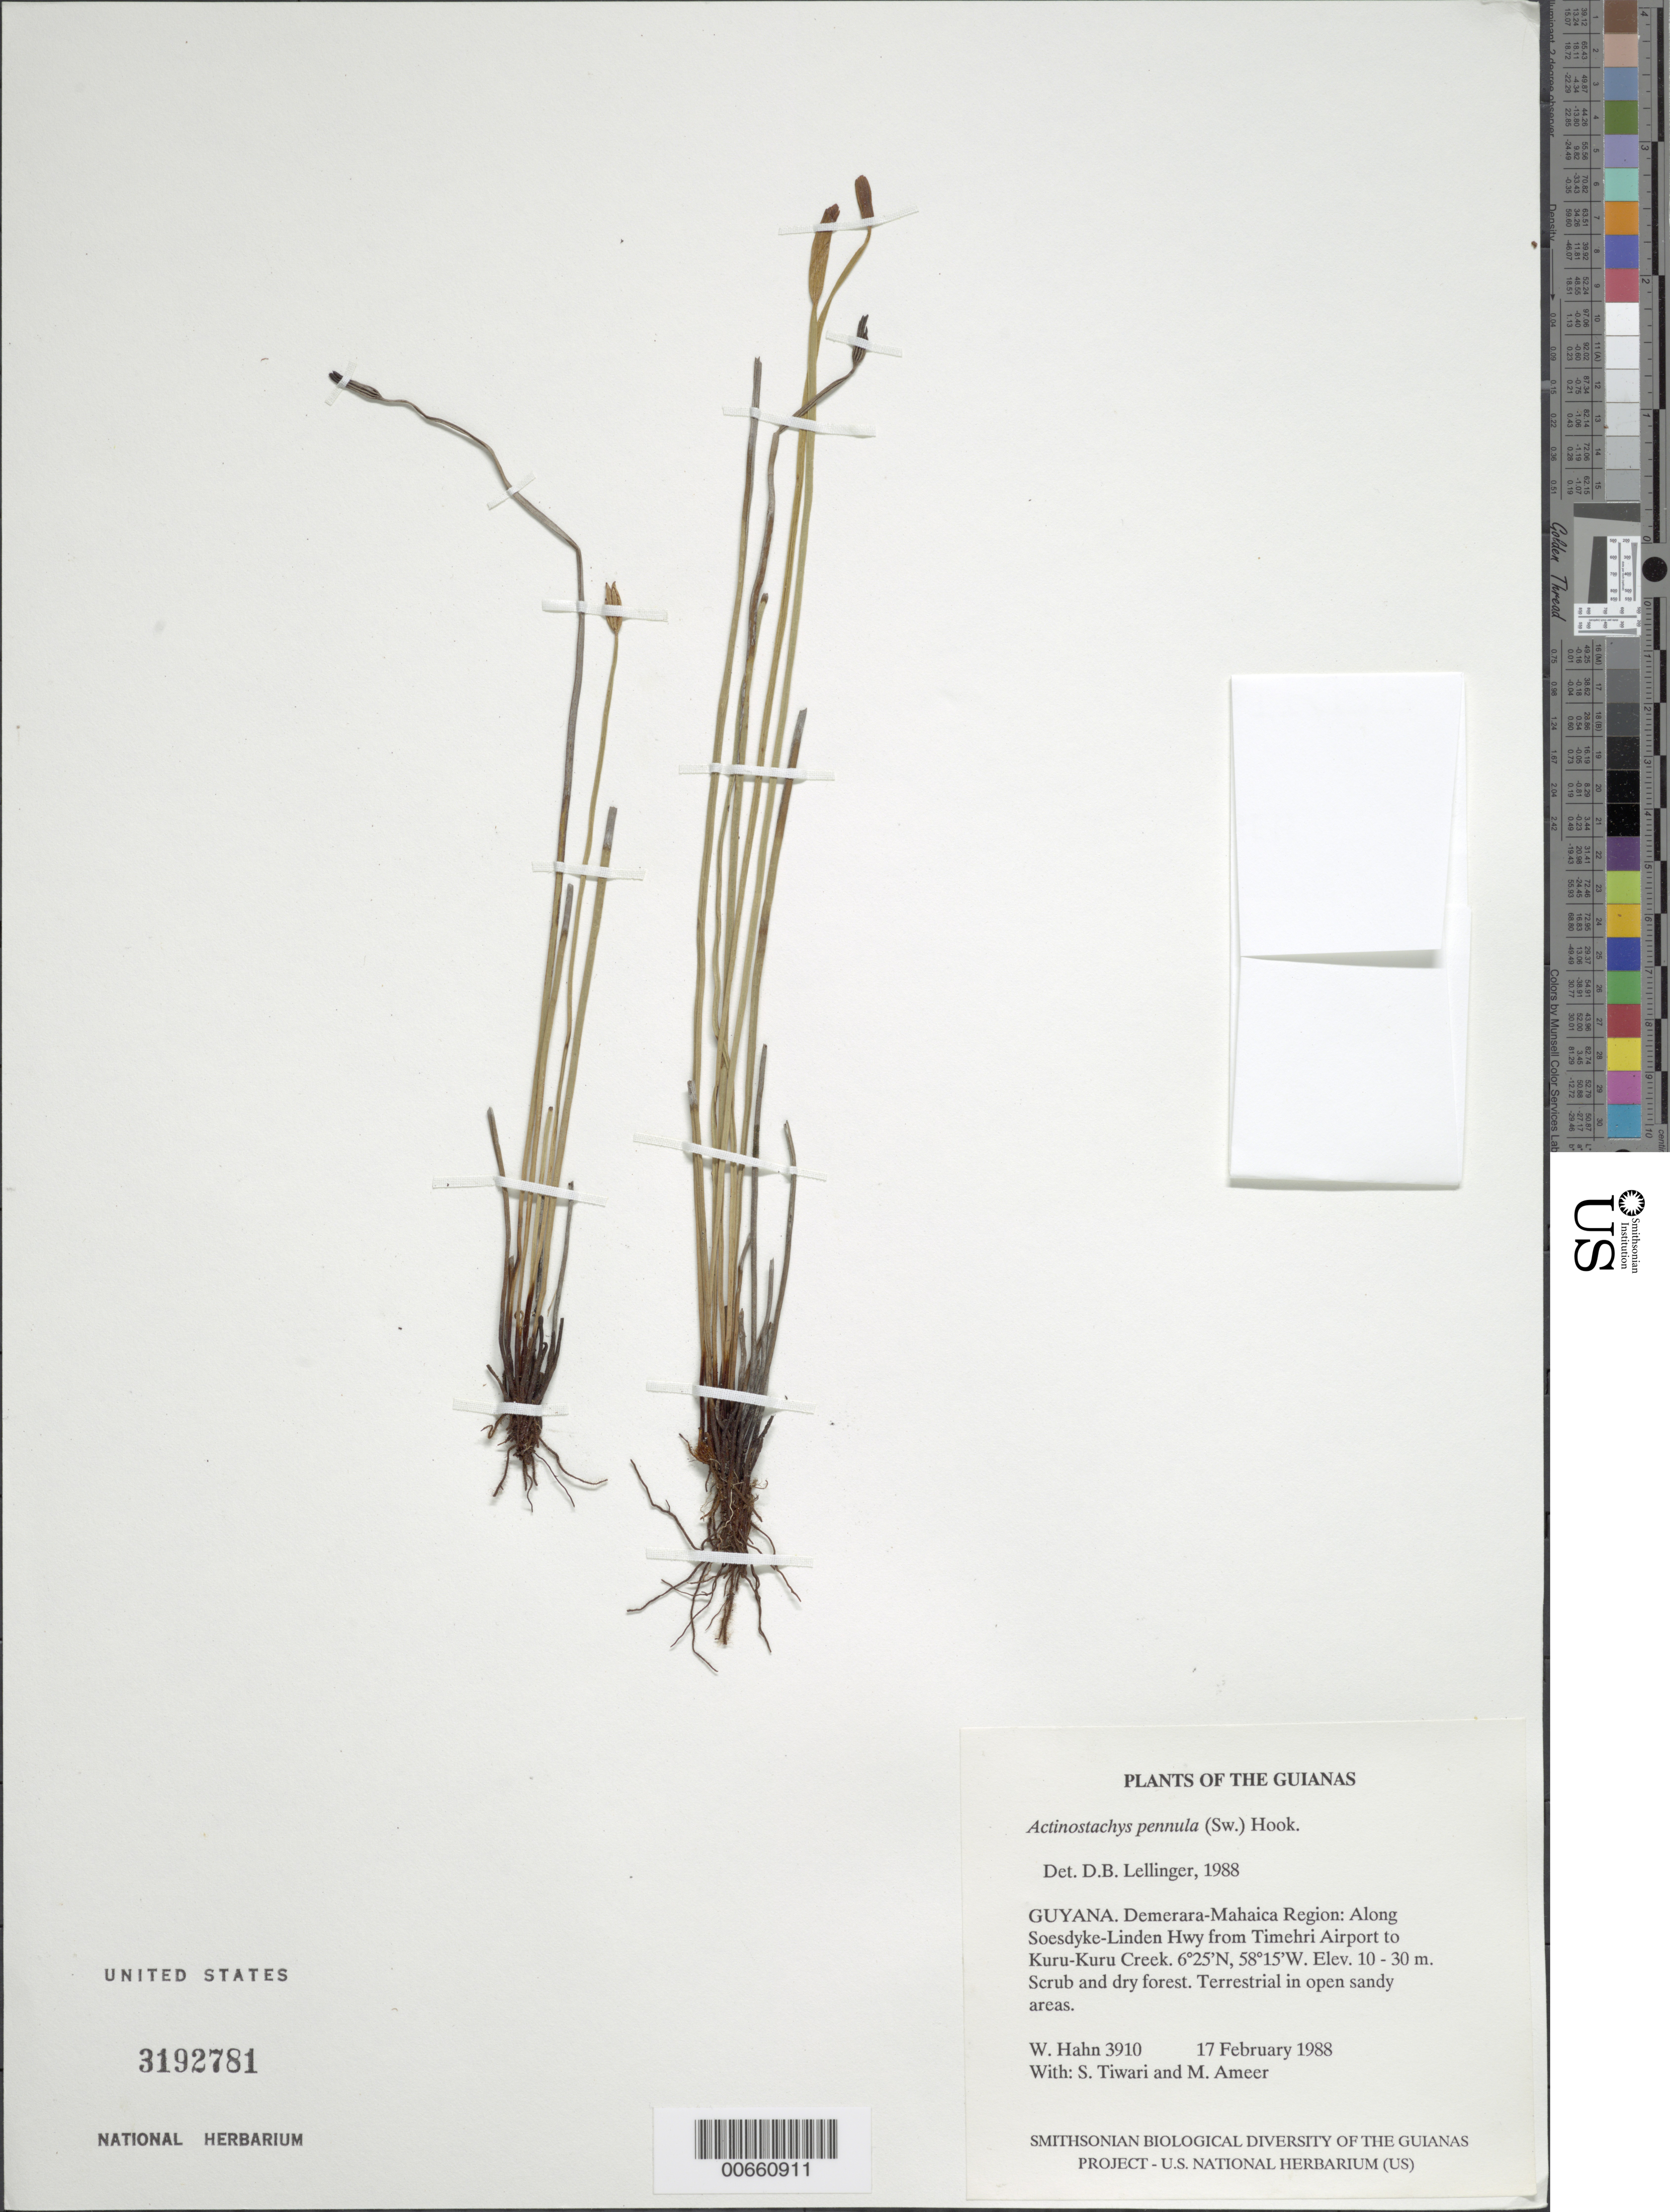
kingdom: Plantae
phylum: Tracheophyta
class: Polypodiopsida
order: Schizaeales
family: Schizaeaceae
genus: Actinostachys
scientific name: Actinostachys pennula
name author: (Sw.) Hook.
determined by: Lellinger, David B., (BOT), Smithsonian Institution - National Museum of Natural History (UNITED STATES)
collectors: W. Hahn, S. Tiwari & M. Ameer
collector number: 3910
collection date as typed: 18 March 1988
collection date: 1988-03-18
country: Guyana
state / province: Demerara-Mahaica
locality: Along Soesdyke-Linden Hwy from Timehri Airport to Kuru-Kuru Creek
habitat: Scrub and dry forest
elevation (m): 10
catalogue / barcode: US 3192781